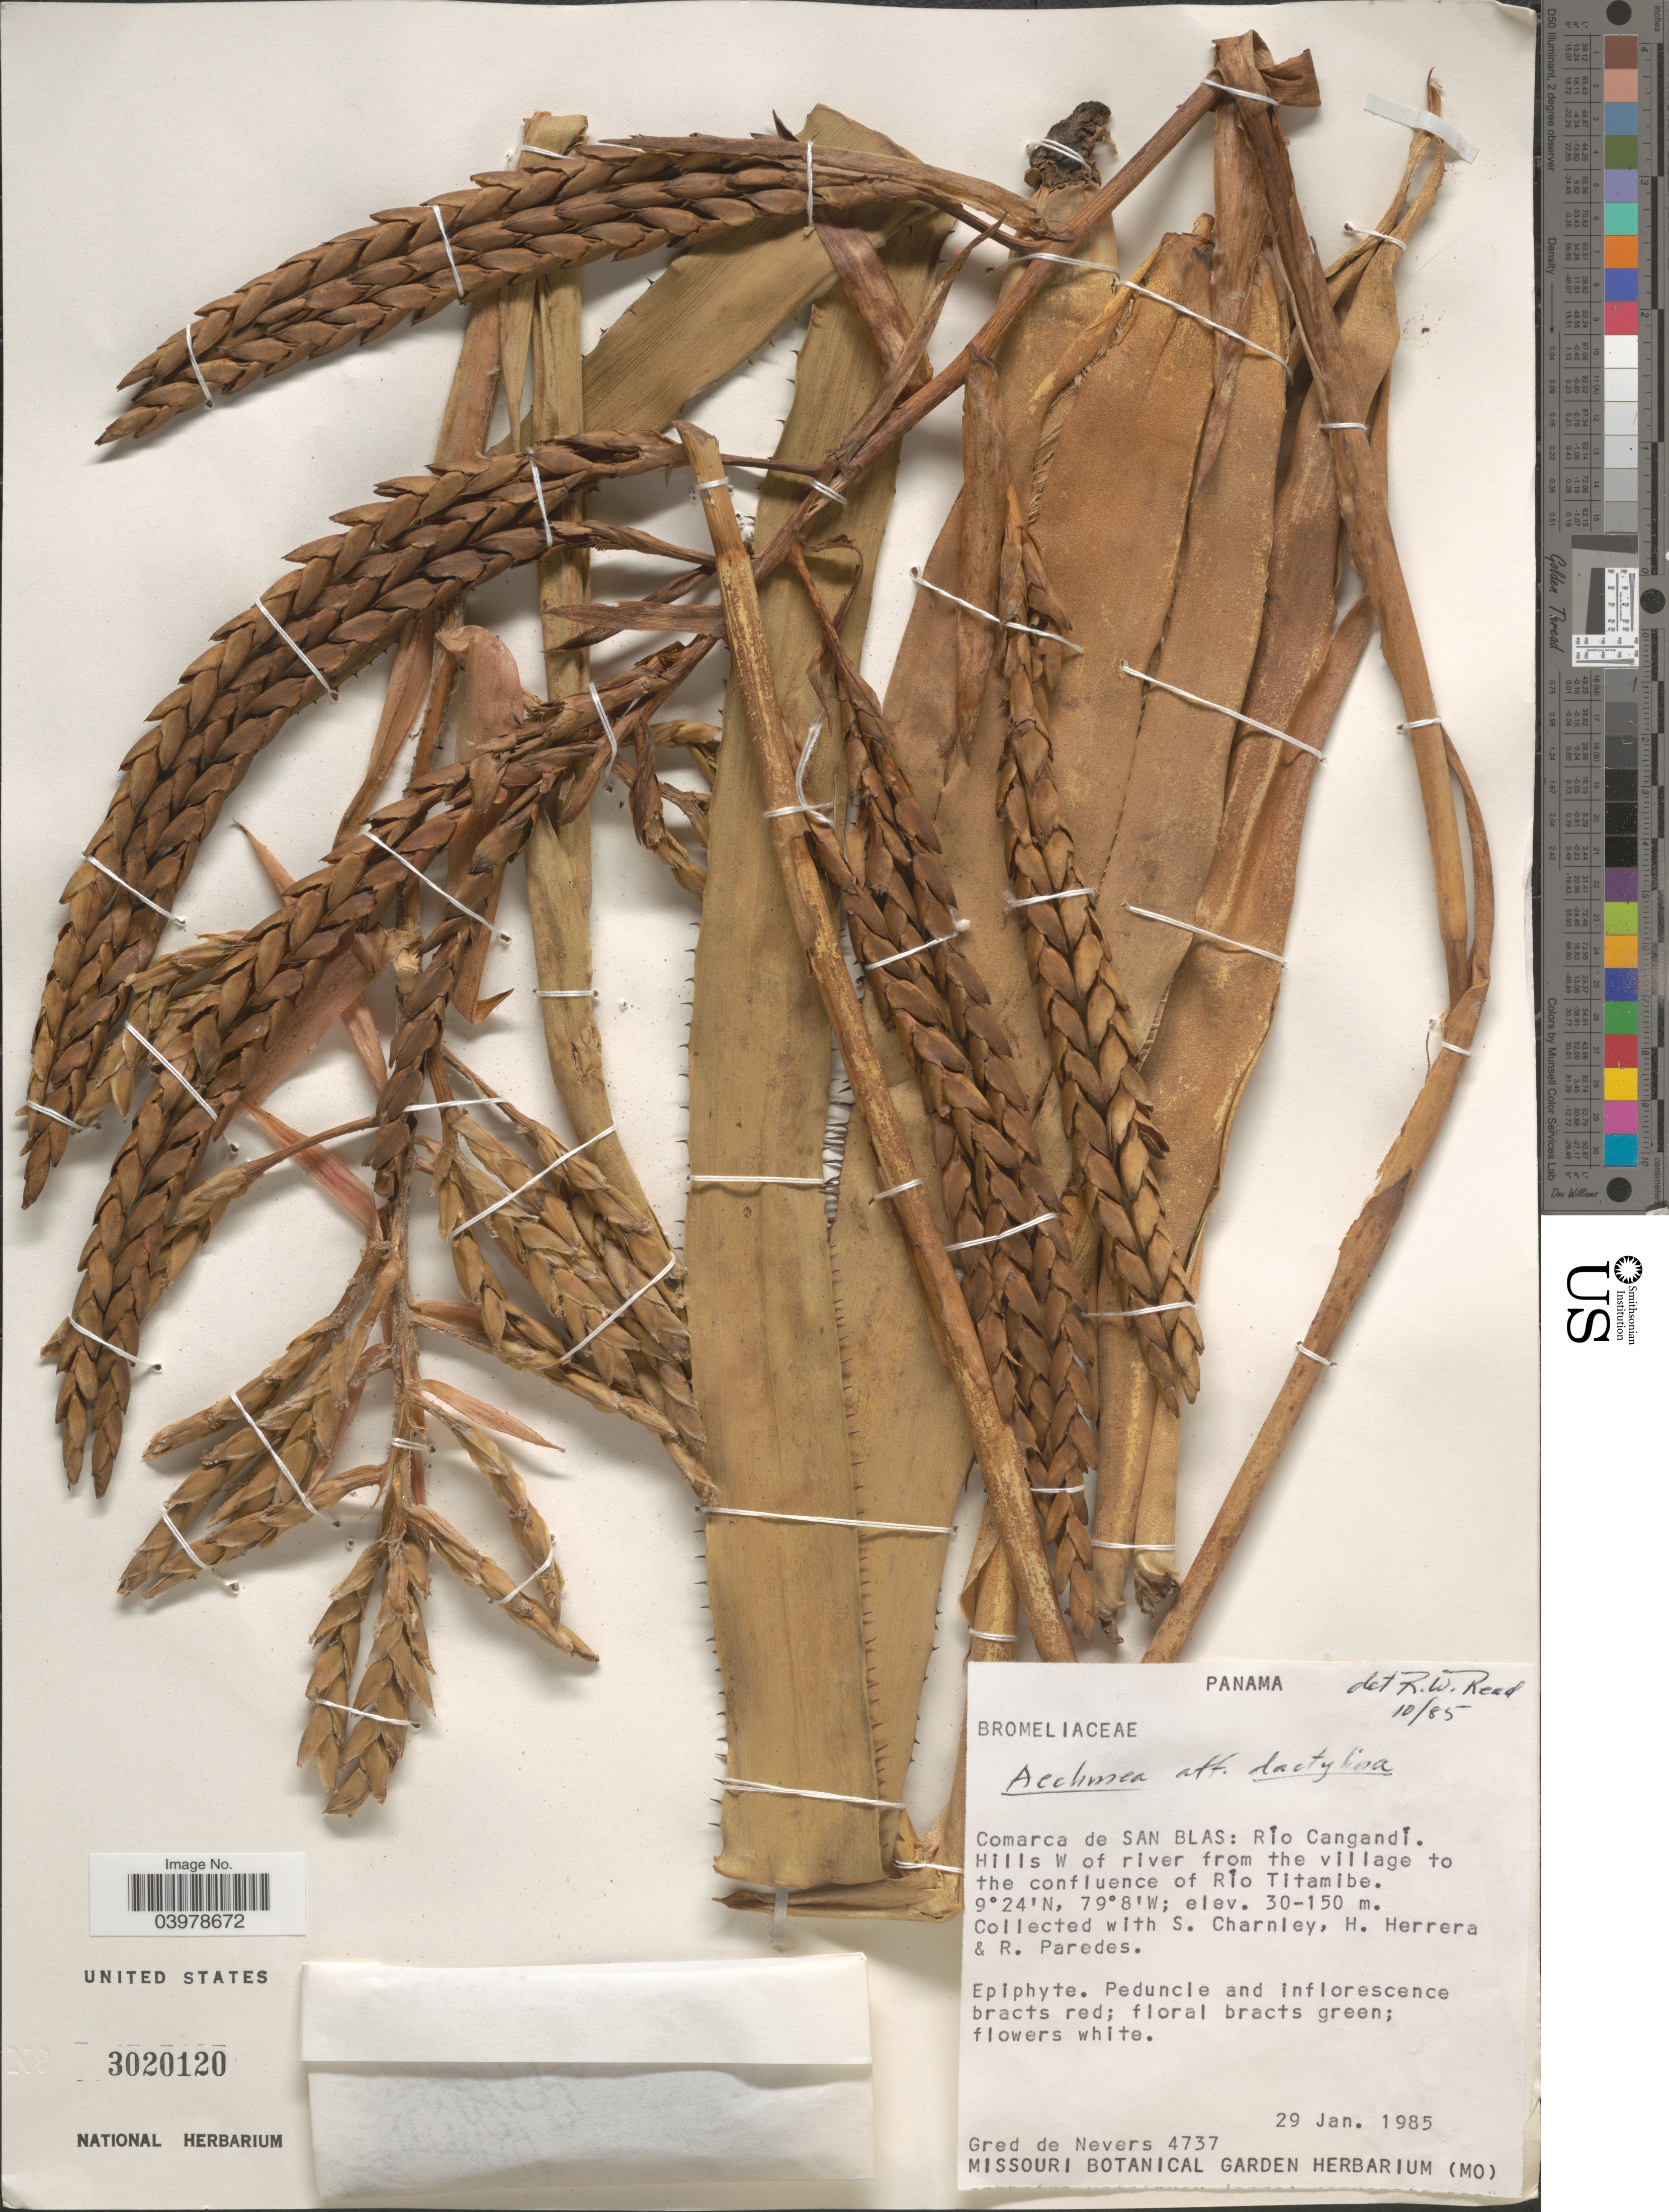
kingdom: Plantae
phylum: Tracheophyta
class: Liliopsida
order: Poales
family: Bromeliaceae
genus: Aechmea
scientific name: Aechmea dactylina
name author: Baker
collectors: G. Nevers, S. Charnley, H. Herrera & R. Paredes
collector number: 4737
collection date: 1985-01-29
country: Panama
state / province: Kuna Yala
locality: Comarca de San Blas: Río Cangandí. Hills W of river from the village to the confluence of Río Titamibe.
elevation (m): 30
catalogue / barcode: US 3020120